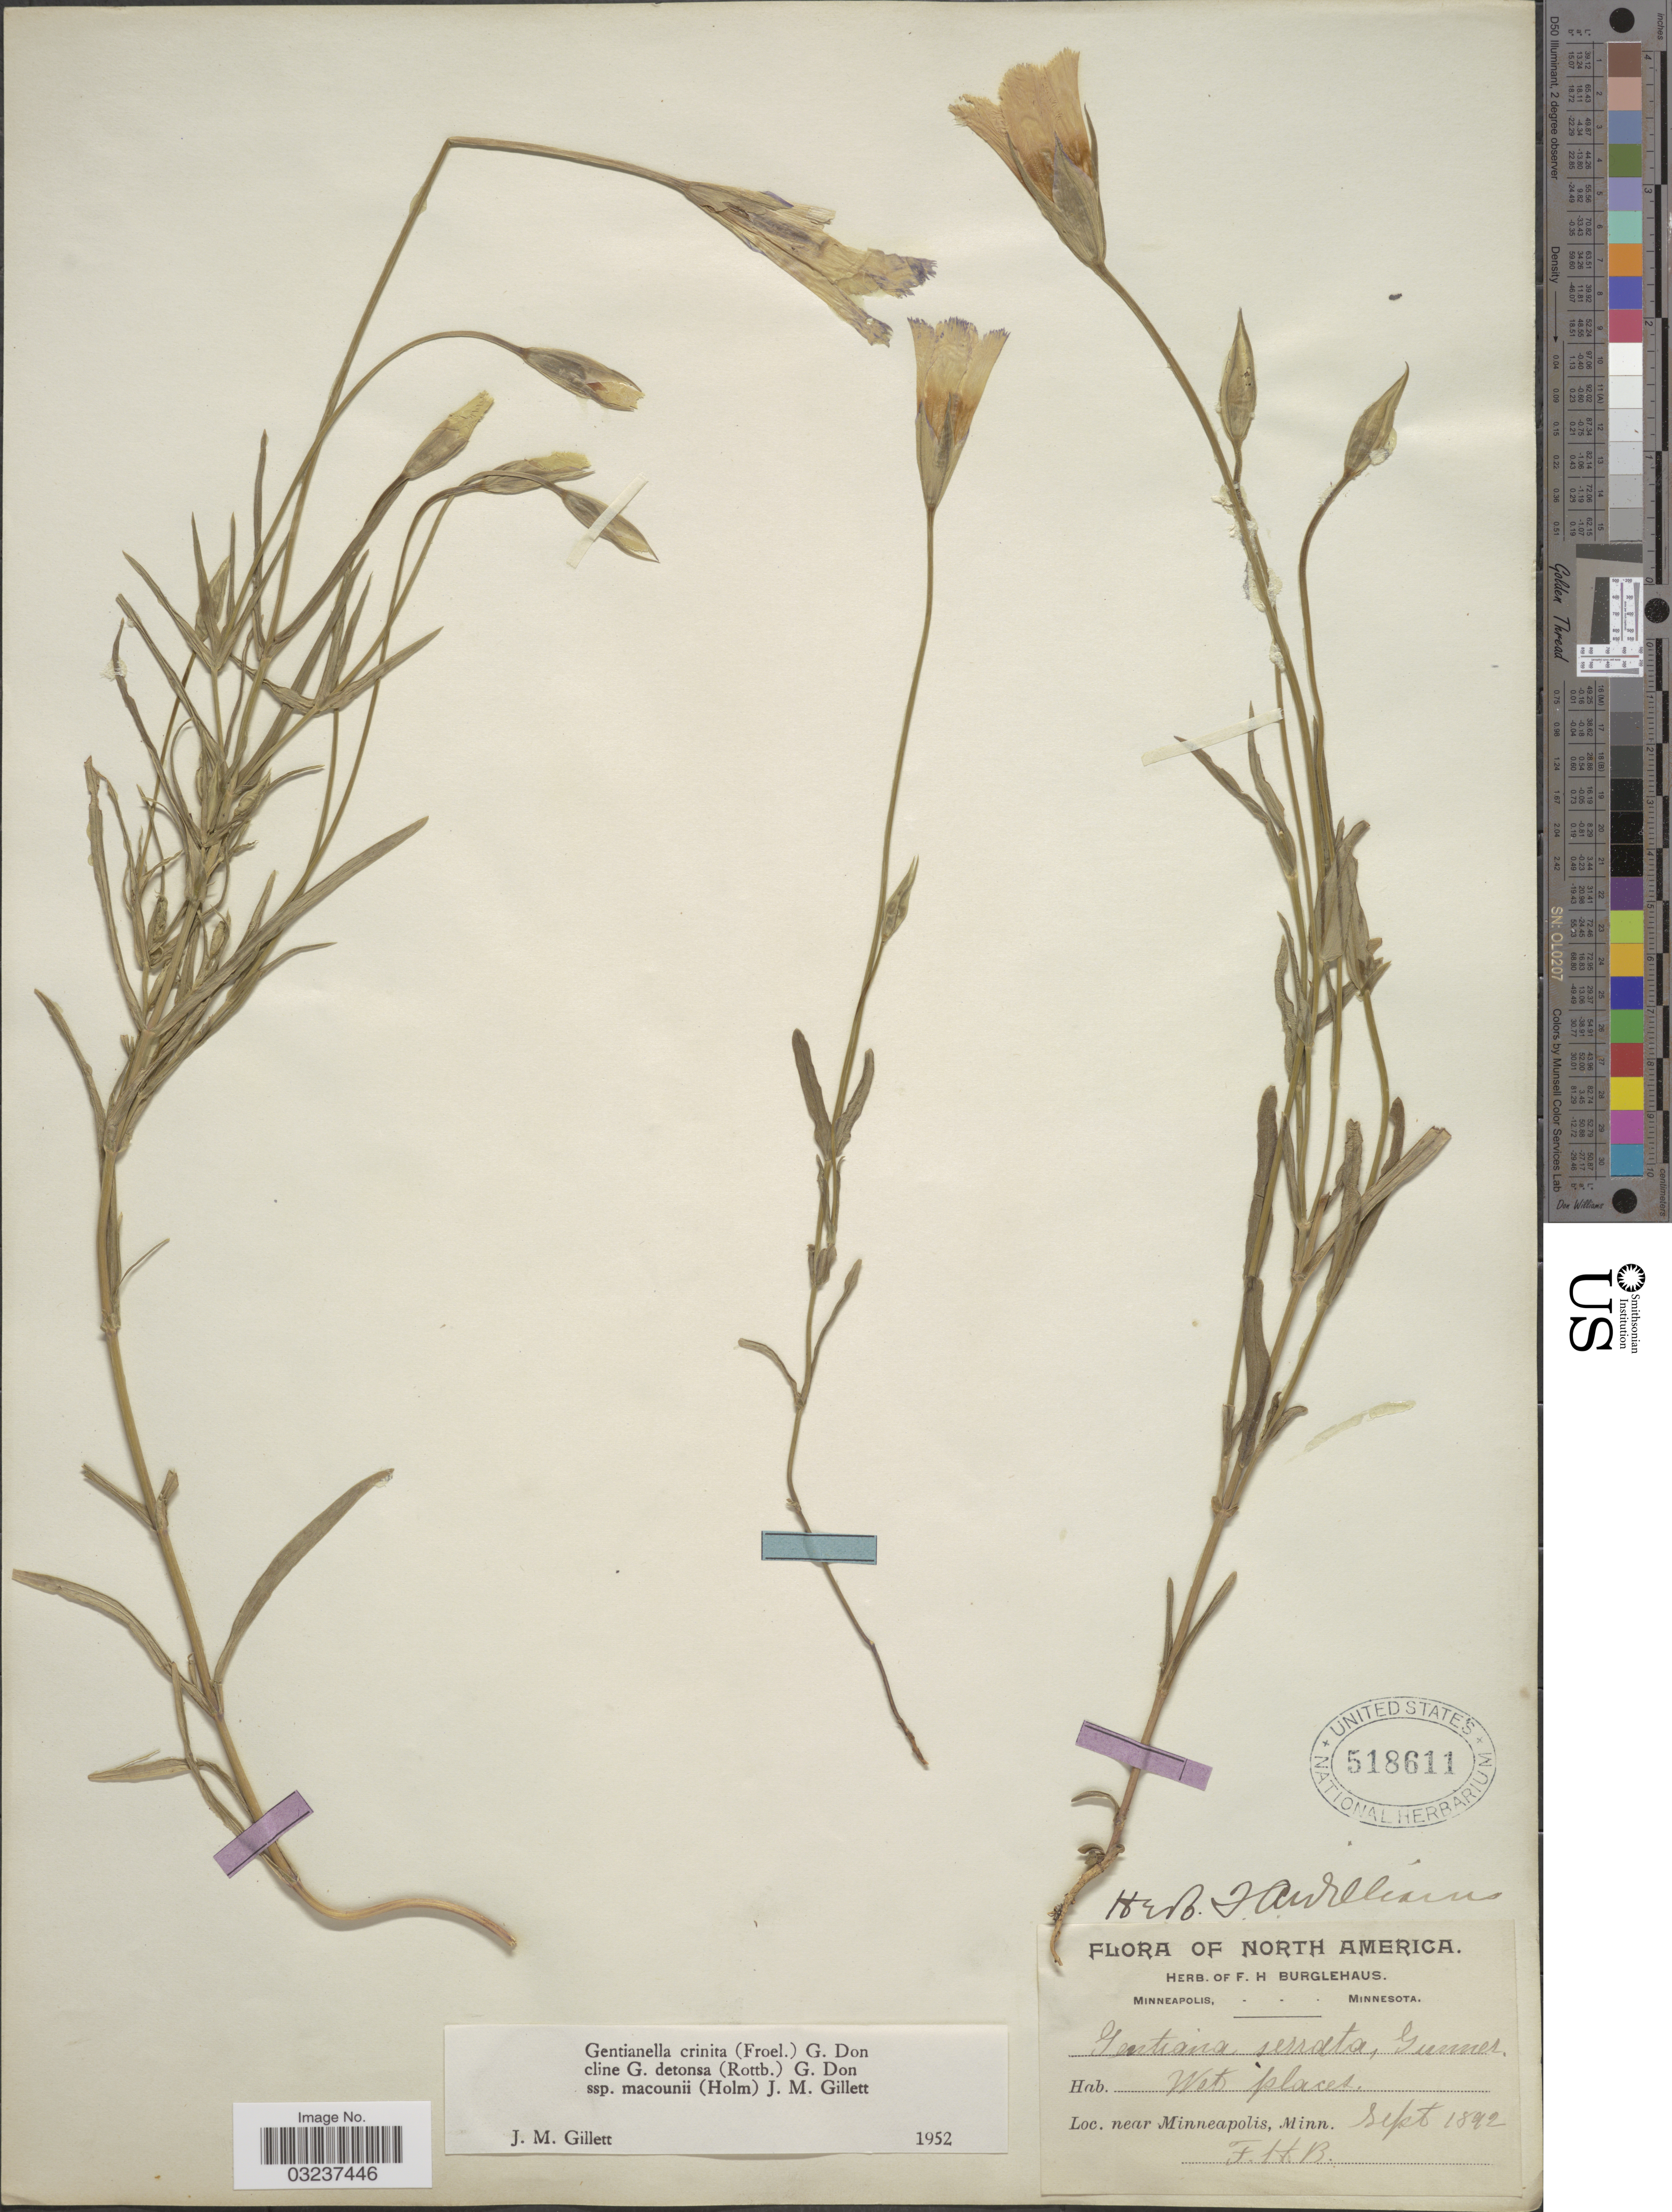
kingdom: Plantae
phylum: Tracheophyta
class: Magnoliopsida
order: Gentianales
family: Gentianaceae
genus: Gentianella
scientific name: Gentianella crinita subsp. macounii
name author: (Holm) J.M. Gillett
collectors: F. Burglehaus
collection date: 1892-09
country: United States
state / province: Minnesota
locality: Near Minneapolis. Minn.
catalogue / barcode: US 518611